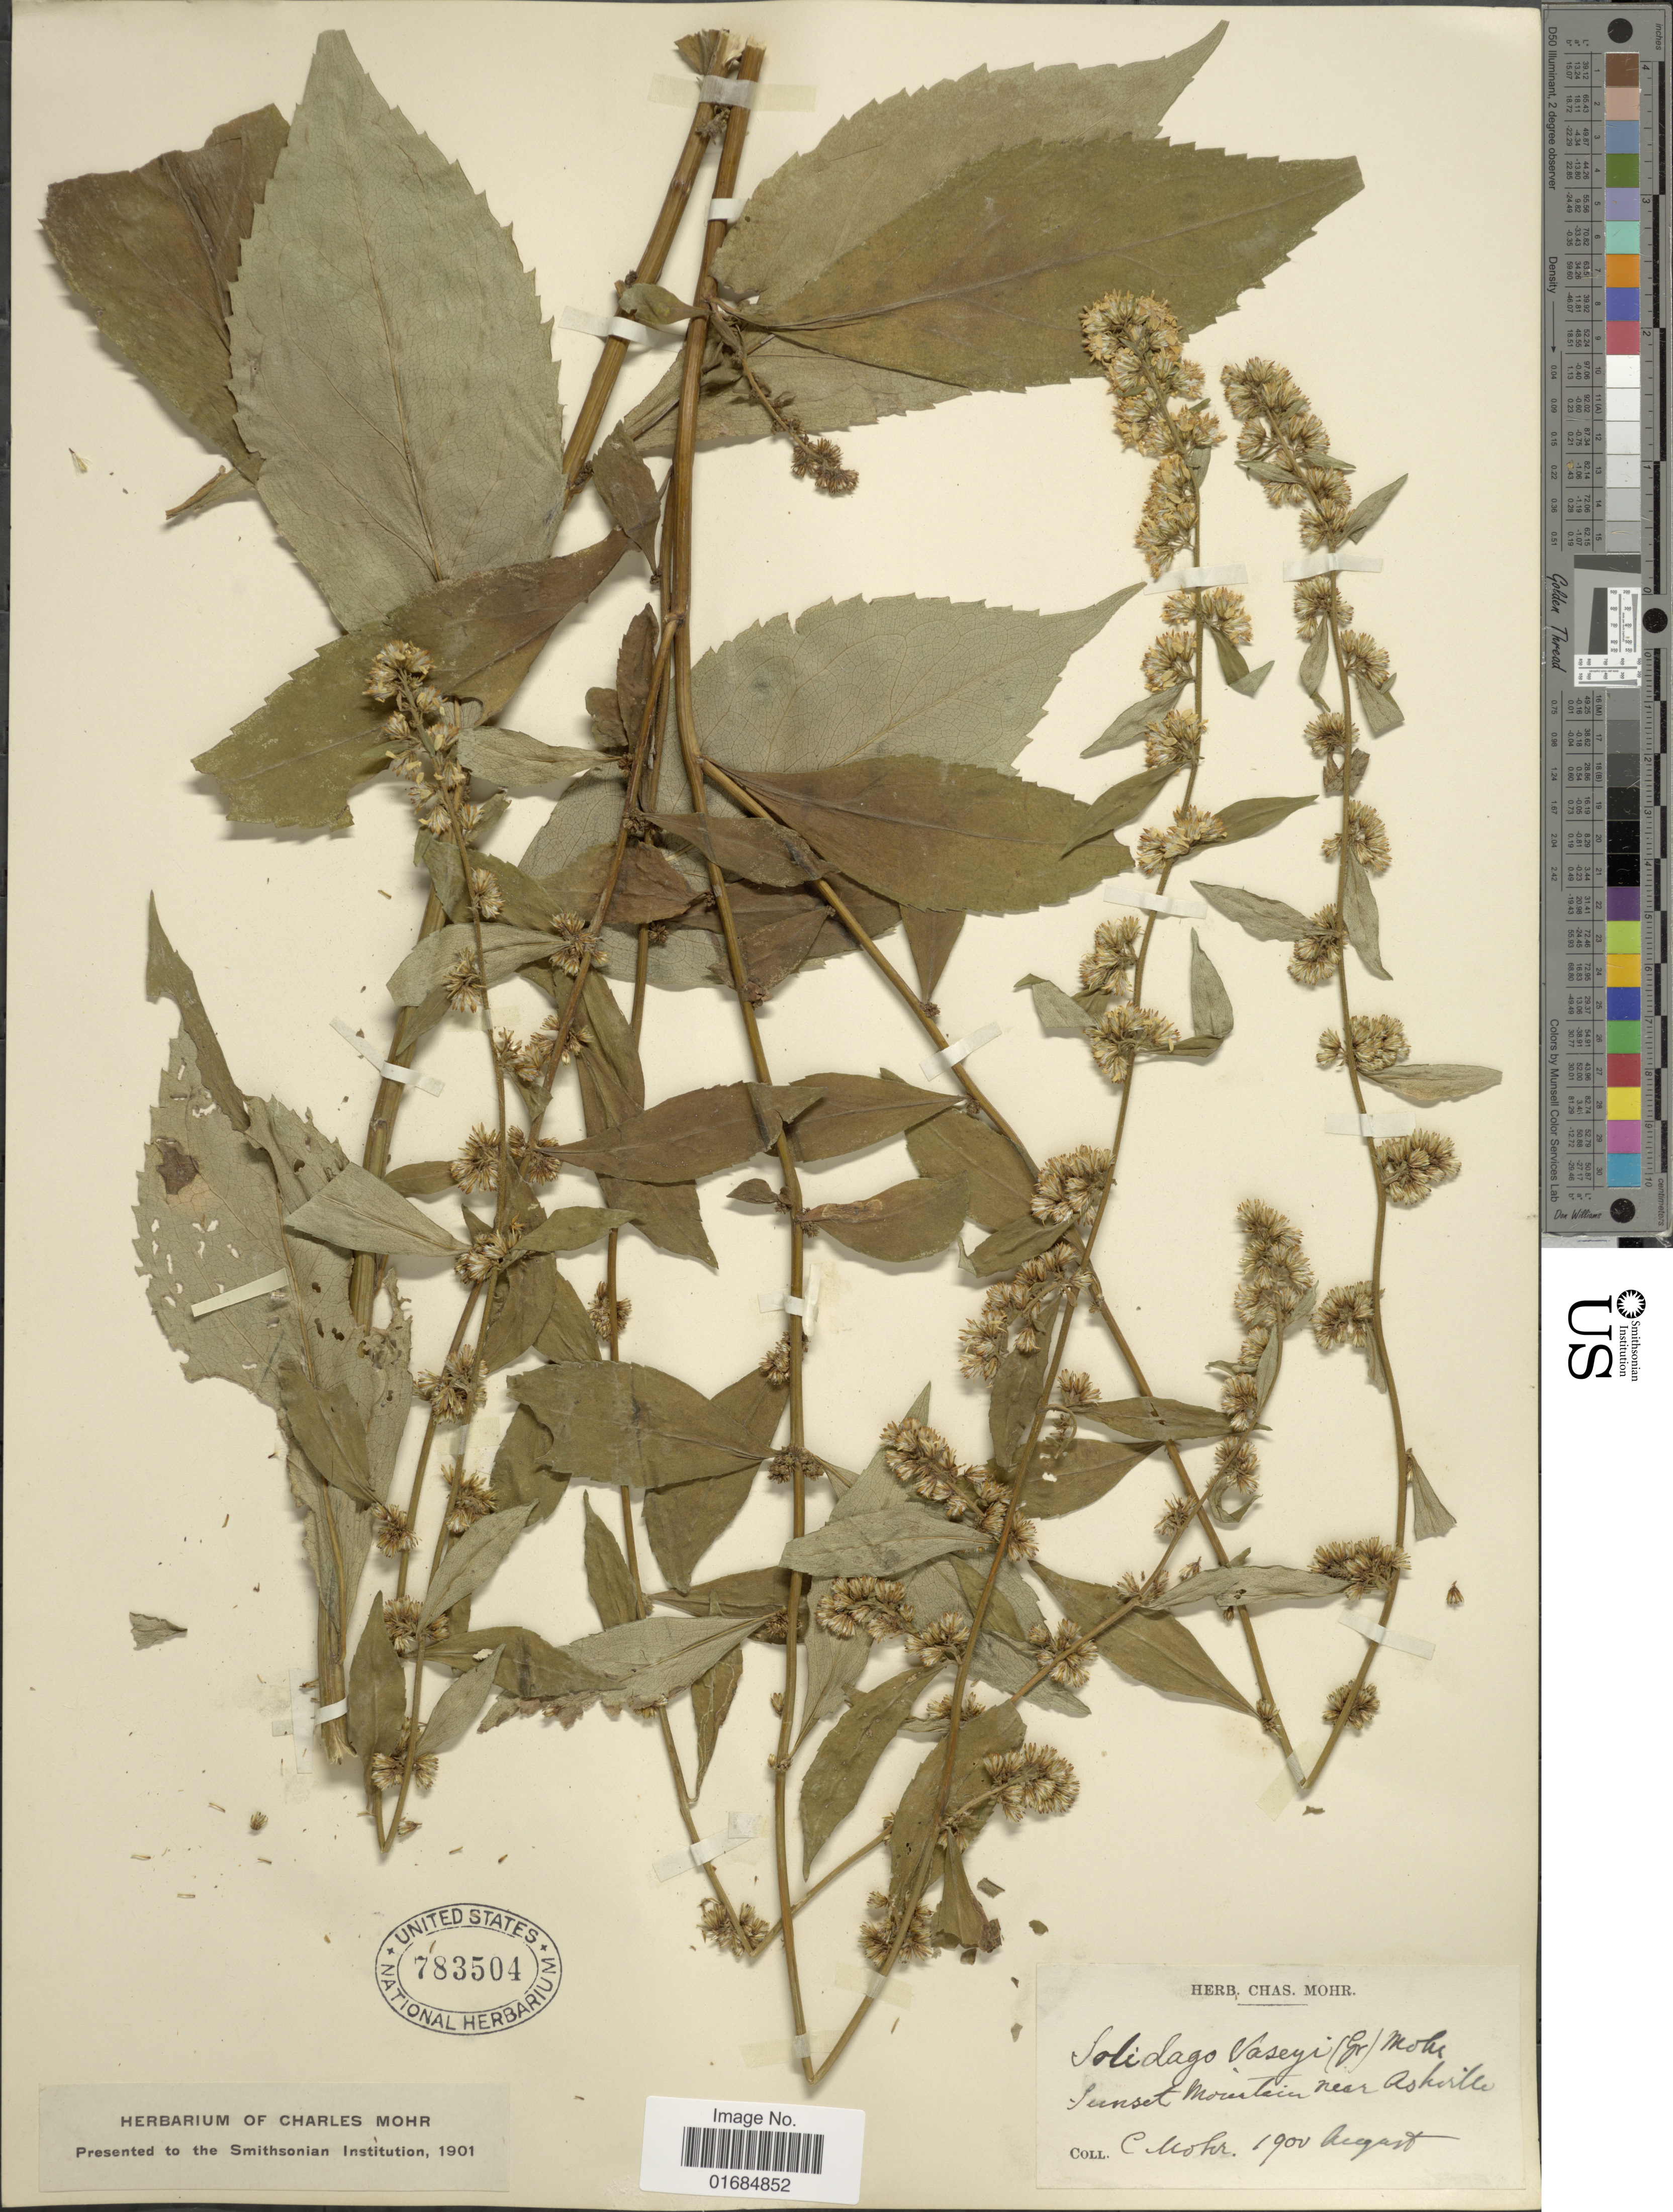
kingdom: Plantae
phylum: Tracheophyta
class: Magnoliopsida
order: Asterales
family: Asteraceae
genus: Solidago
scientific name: Solidago boottii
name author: Hook.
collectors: Mohr, C. T. (herbarium)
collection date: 1900-08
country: United States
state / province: North Carolina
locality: Sunset Mountain near Asheville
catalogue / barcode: US 783504